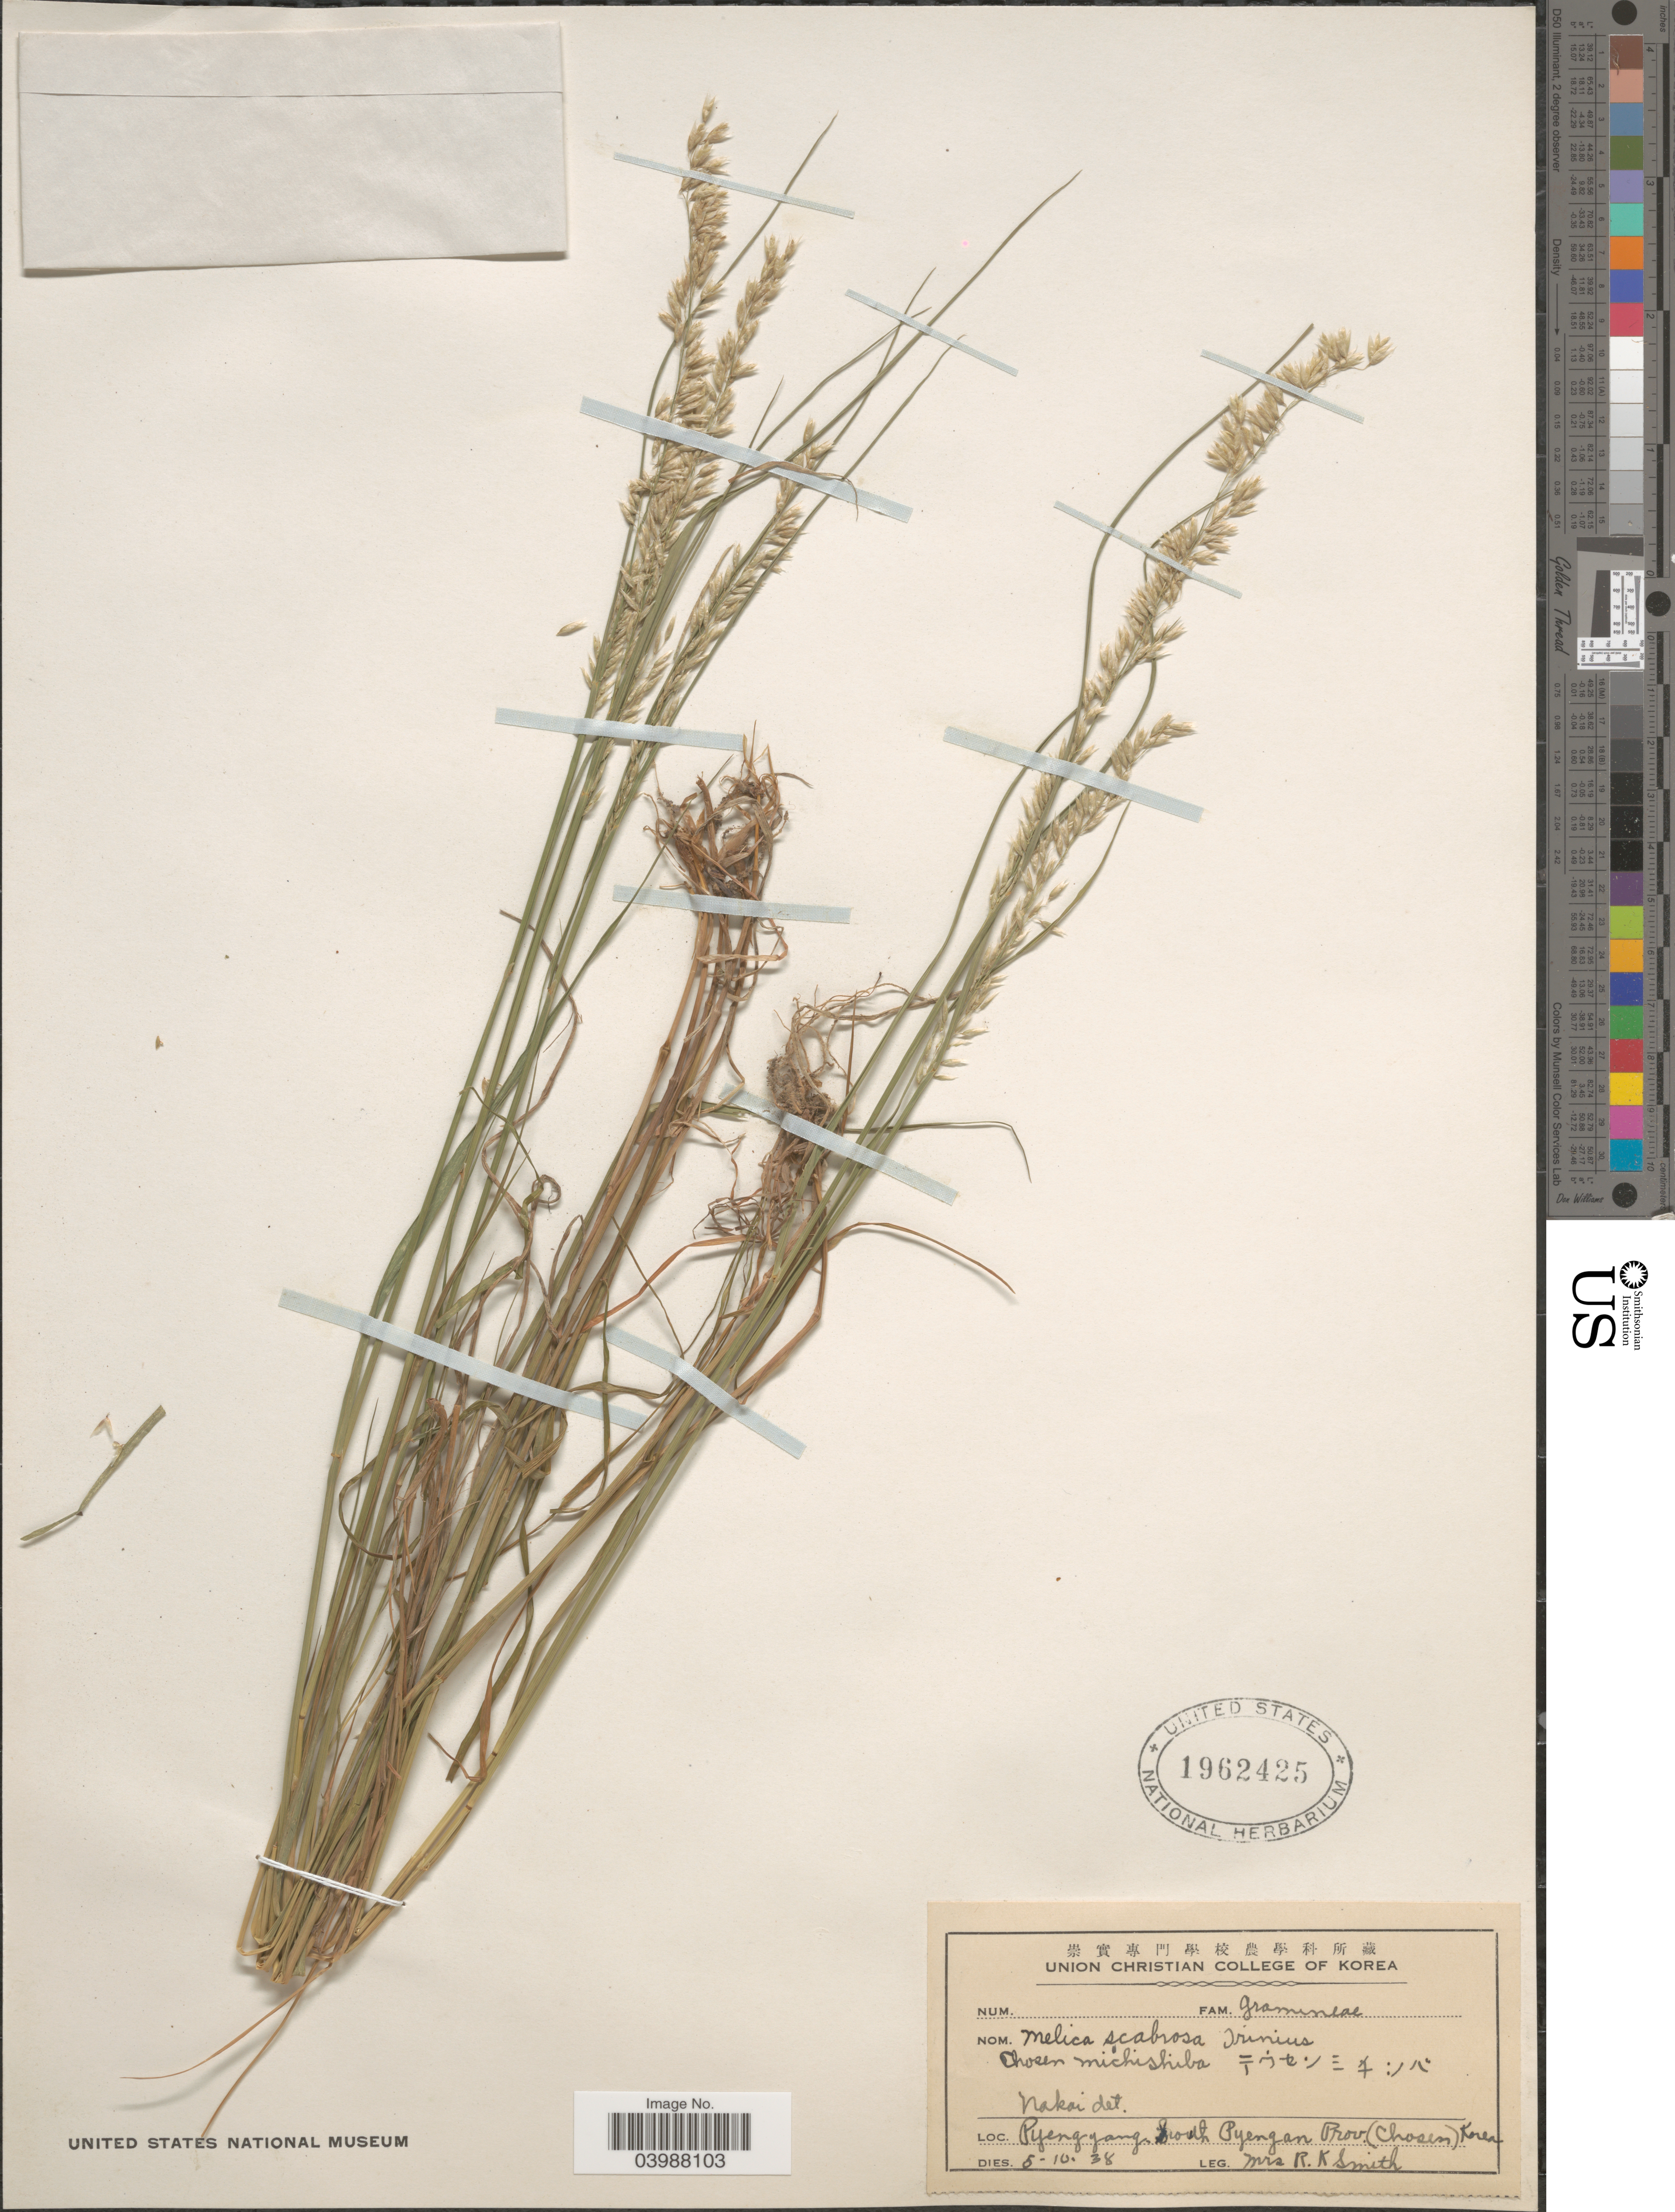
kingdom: Plantae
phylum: Tracheophyta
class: Liliopsida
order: Poales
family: Poaceae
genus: Melica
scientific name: Melica scabrosa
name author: Trin.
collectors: Mrs. R. K. Smith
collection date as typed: Transcribed d/m/y: 5/10/38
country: North Korea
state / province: P'yongyang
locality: Pyeng yang, South Pyengan Prov. (Chosen) Korea.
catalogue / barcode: US 1962425